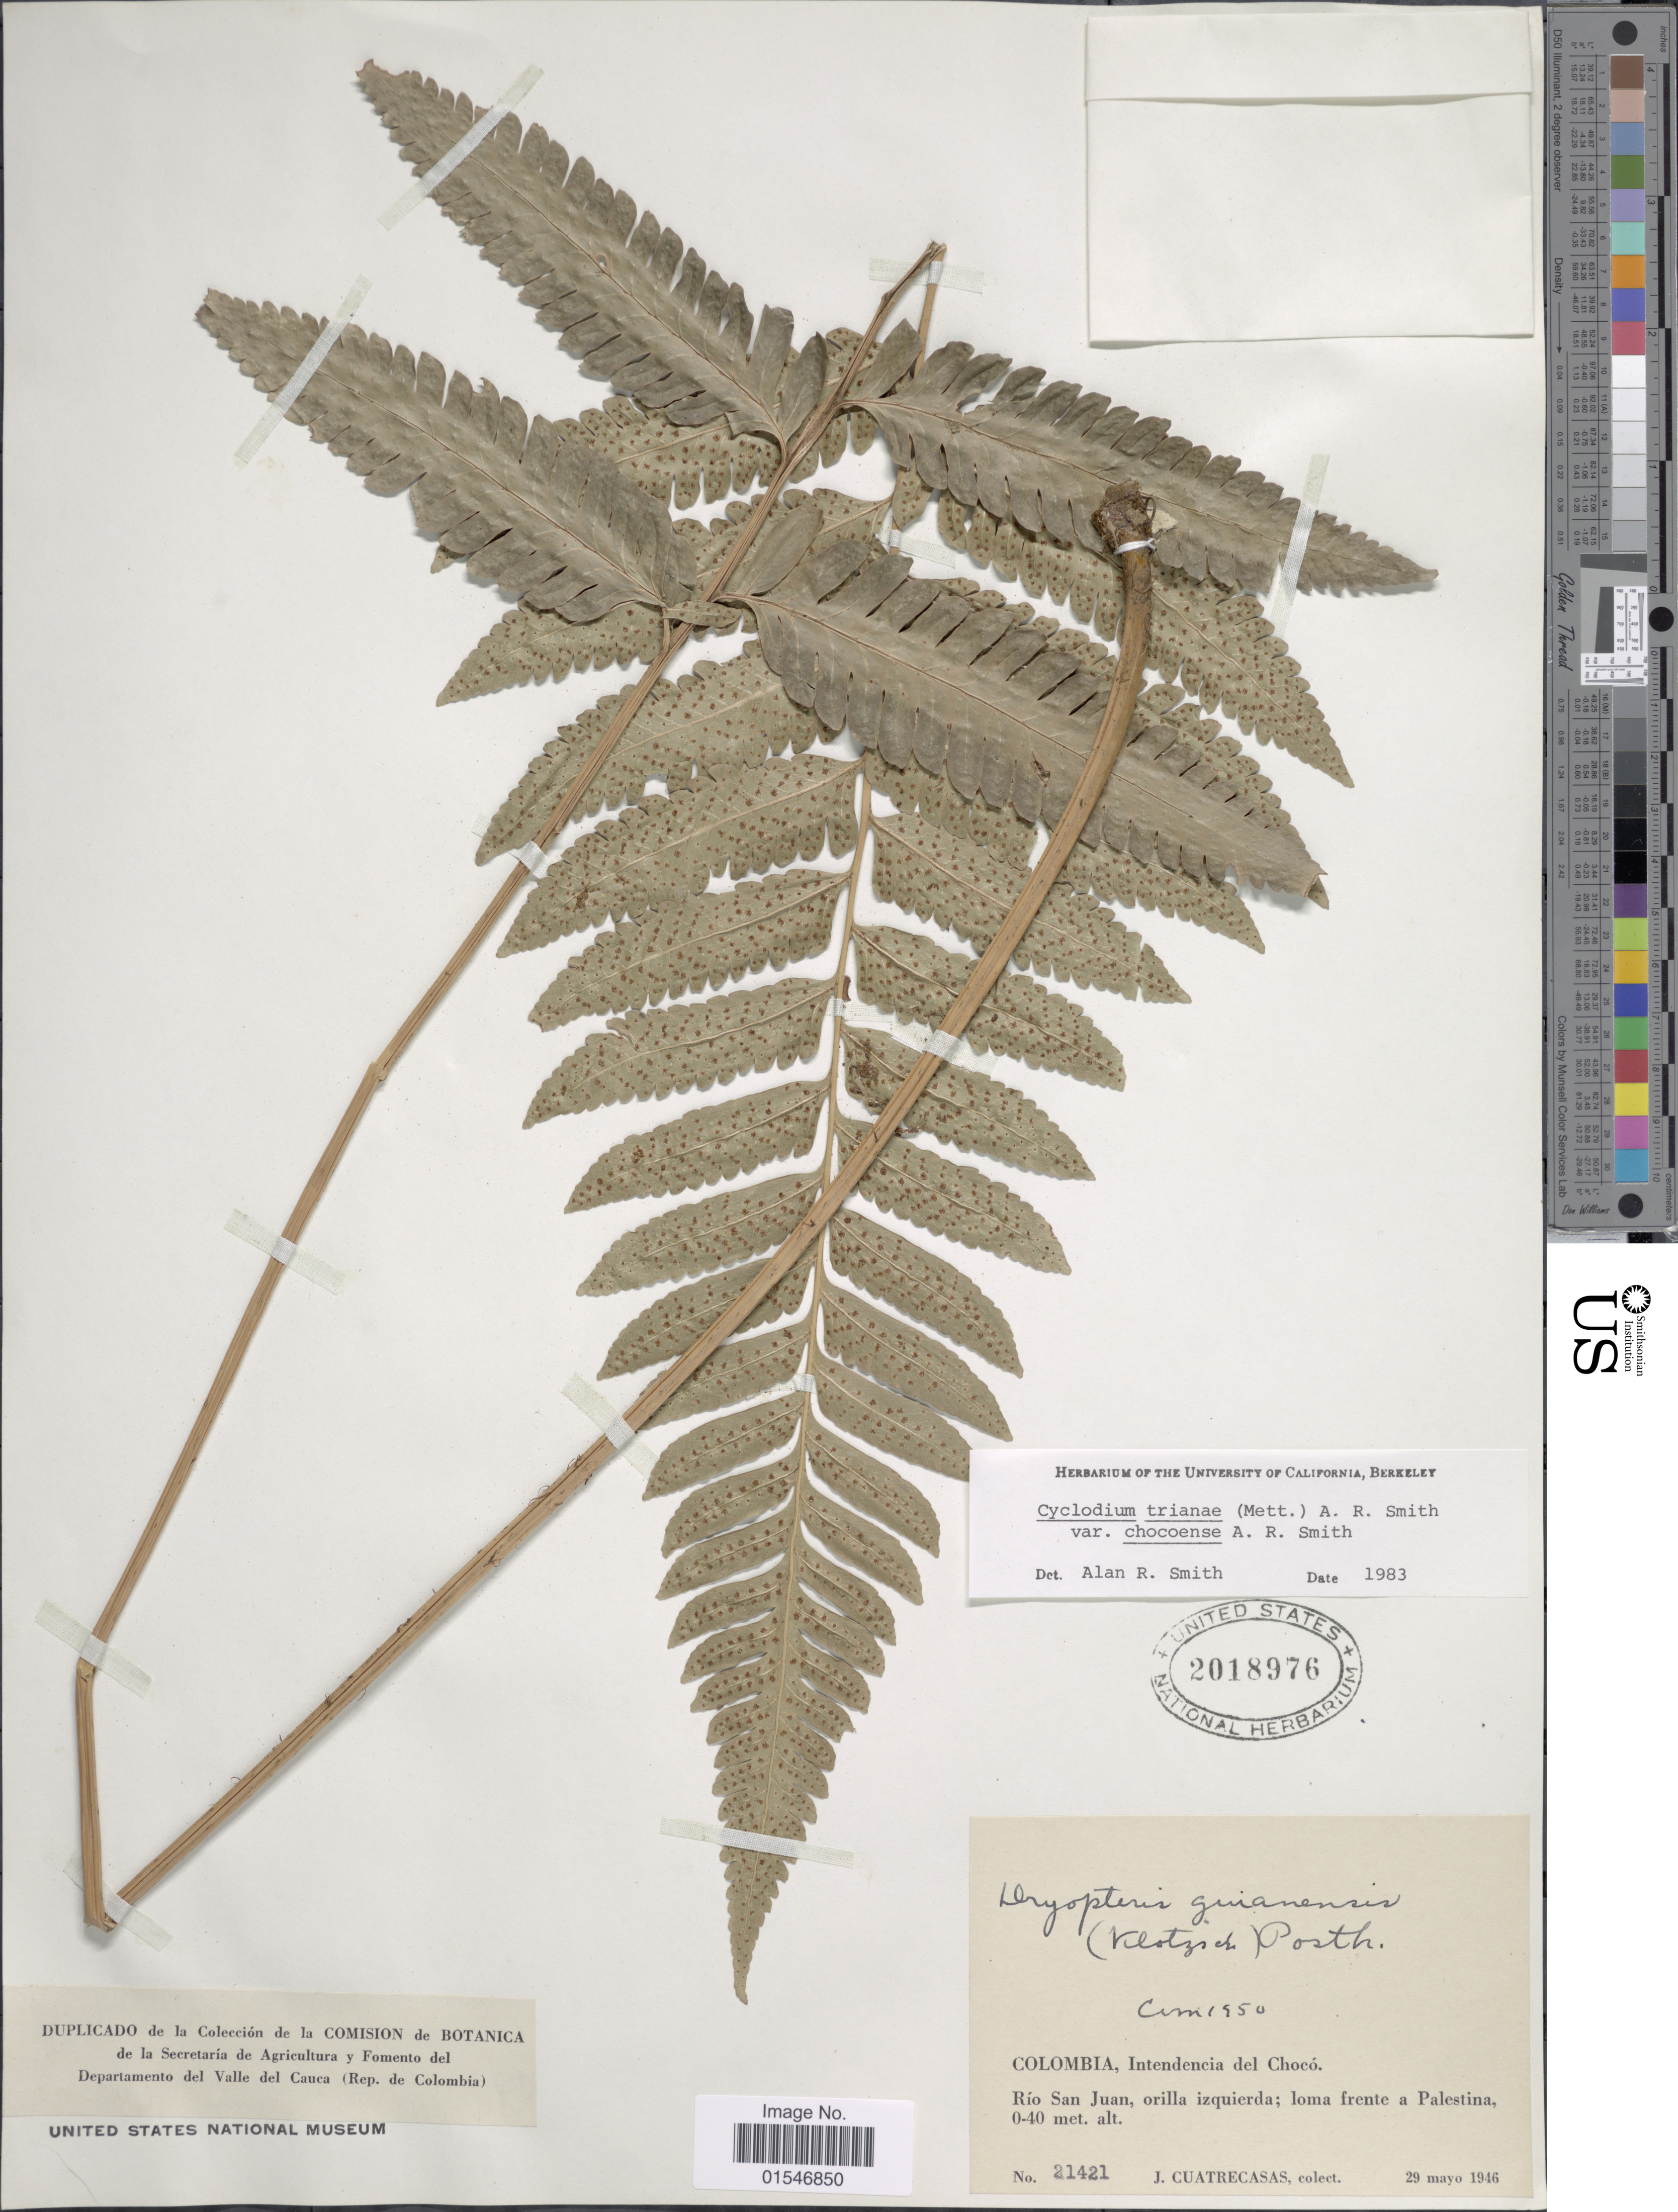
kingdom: Plantae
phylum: Tracheophyta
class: Polypodiopsida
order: Polypodiales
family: Dryopteridaceae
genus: Cyclodium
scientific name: Cyclodium trianae var. chocoense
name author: A.R. Sm.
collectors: J. Cuatrecasas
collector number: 21421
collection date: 1946-05-29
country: Colombia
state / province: Chocó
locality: Colombia, Intendencia del Choco. Rio San Juan, orilla izquierda; loma frente a Palestina.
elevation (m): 0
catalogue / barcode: US 2018976